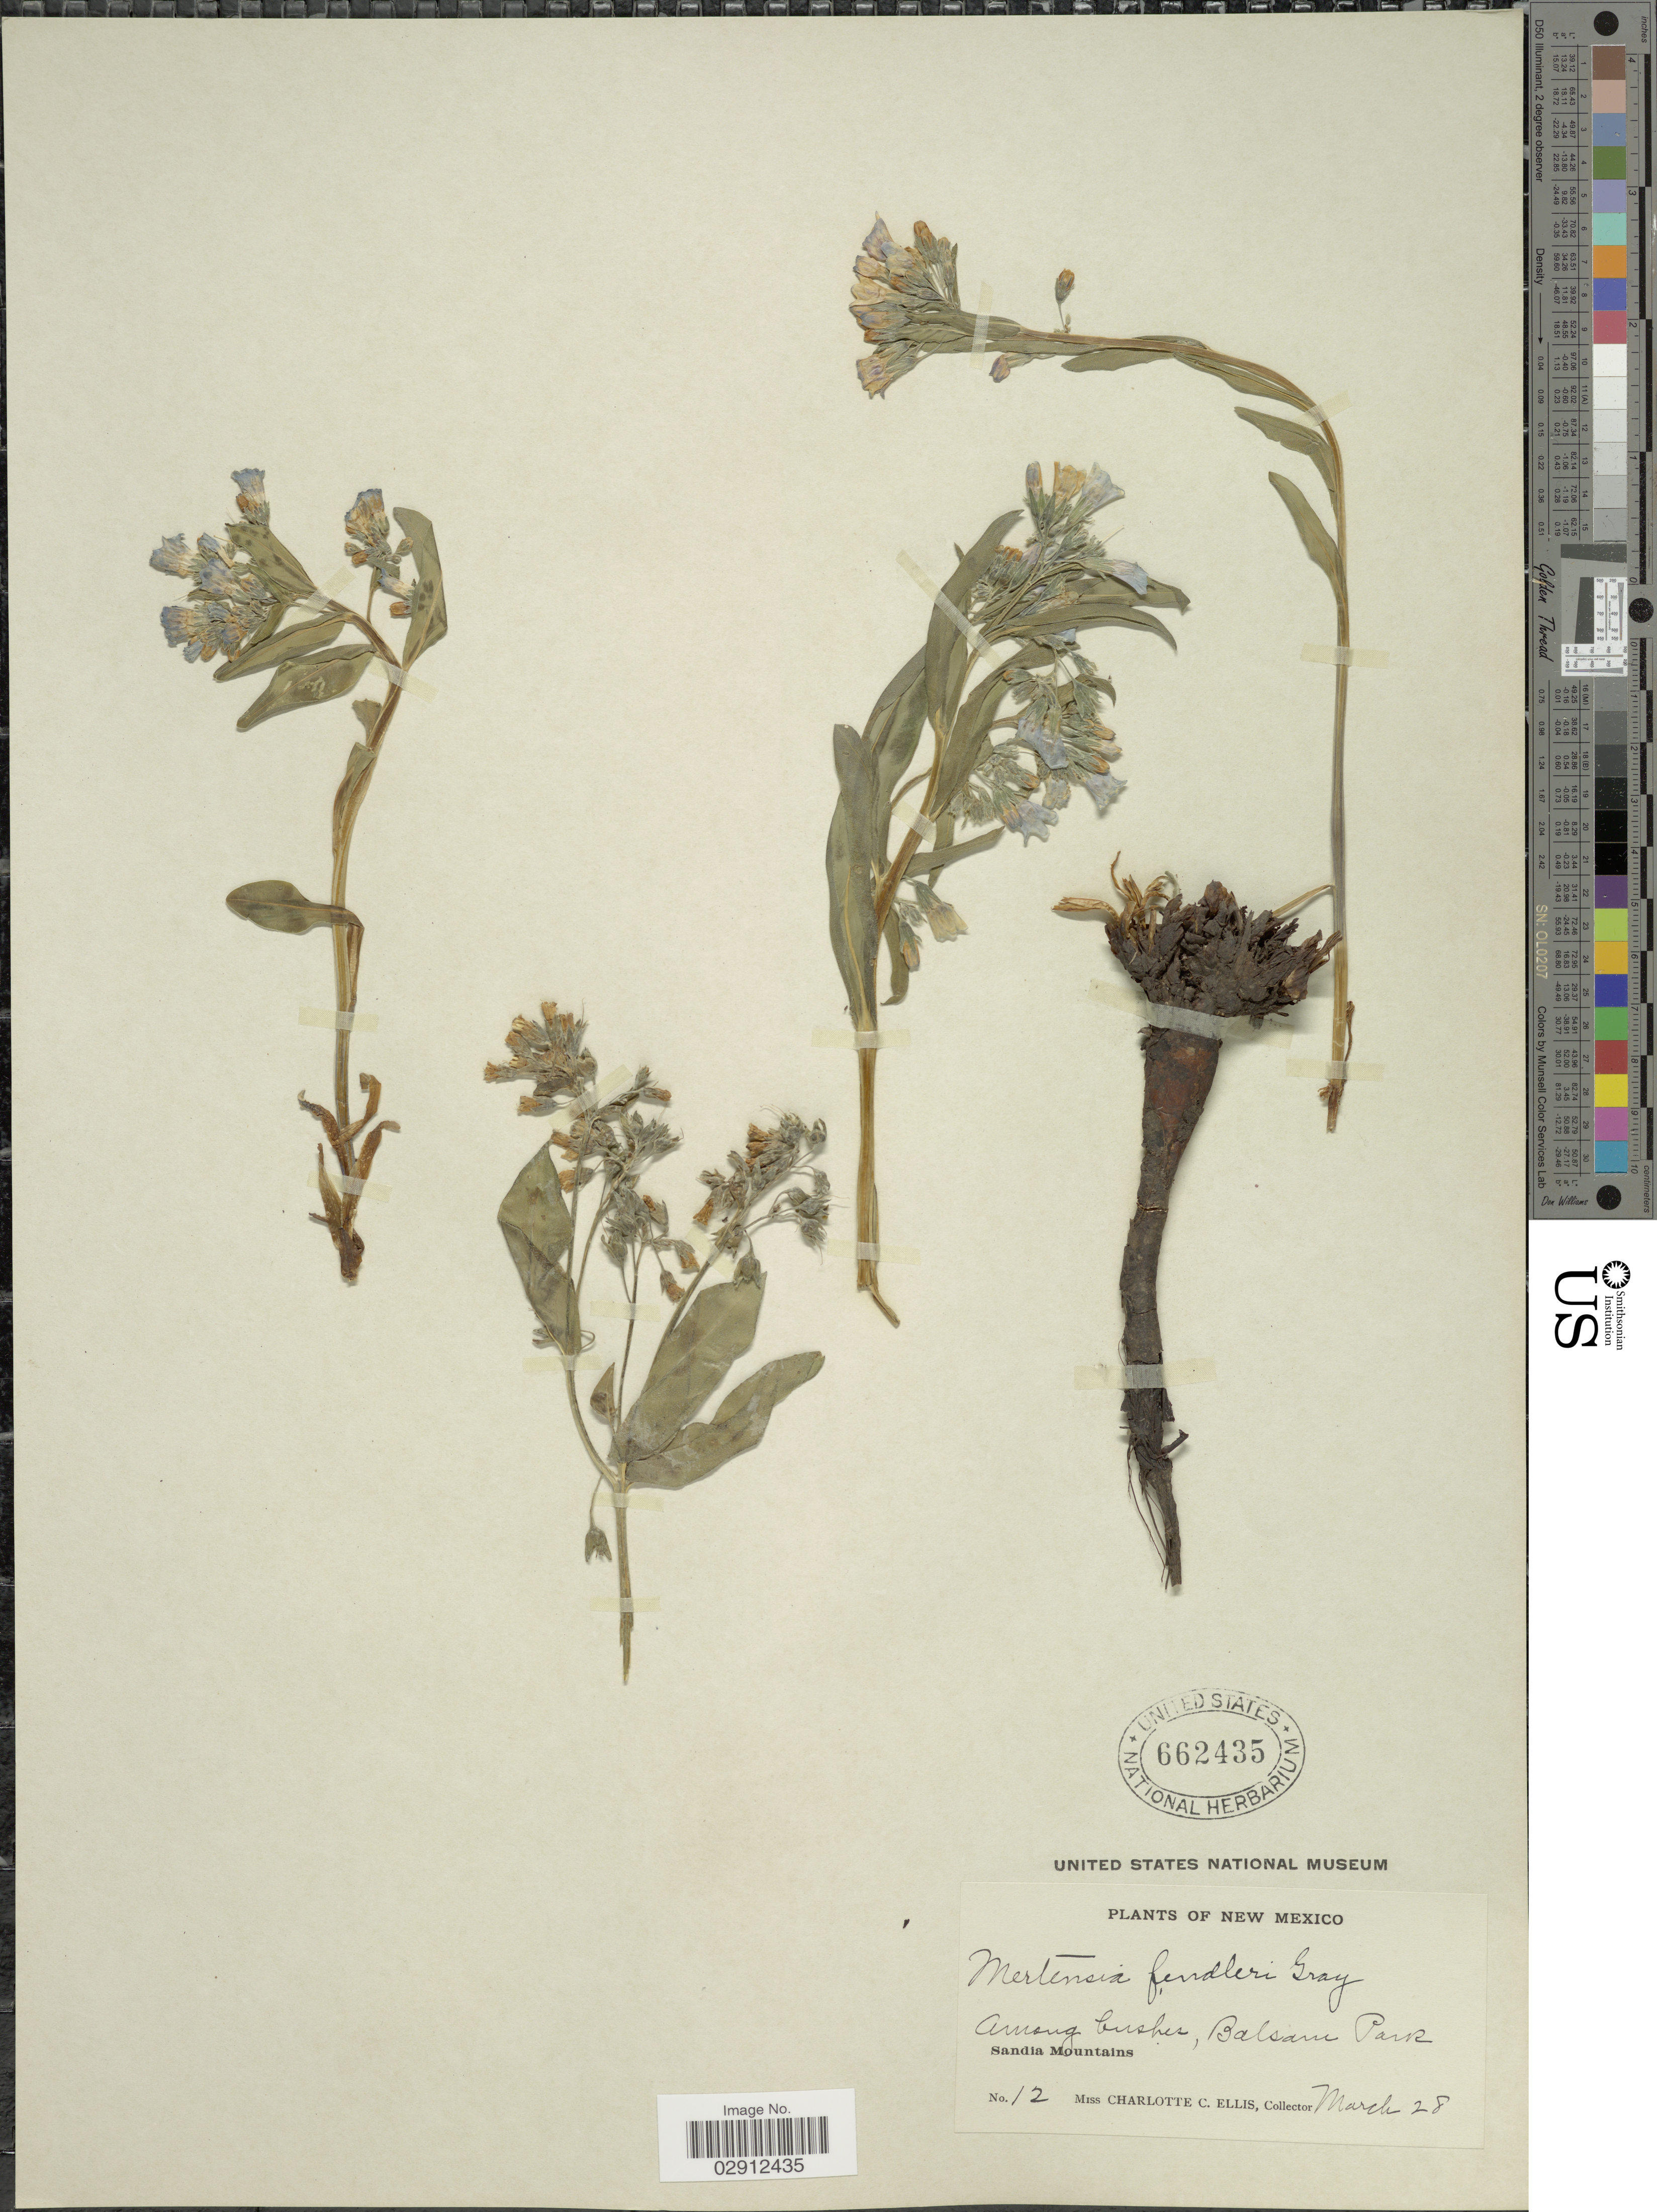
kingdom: Plantae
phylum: Tracheophyta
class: Magnoliopsida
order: Boraginales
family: Boraginaceae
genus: Mertensia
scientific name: Mertensia lanceolata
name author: (Pursh) DC. ex A. DC.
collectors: C. C. Ellis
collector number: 12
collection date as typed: Transcribed d/m/y: /3/28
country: United States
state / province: New Mexico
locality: Balsam Park. Sandia Mountains.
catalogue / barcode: US 662435